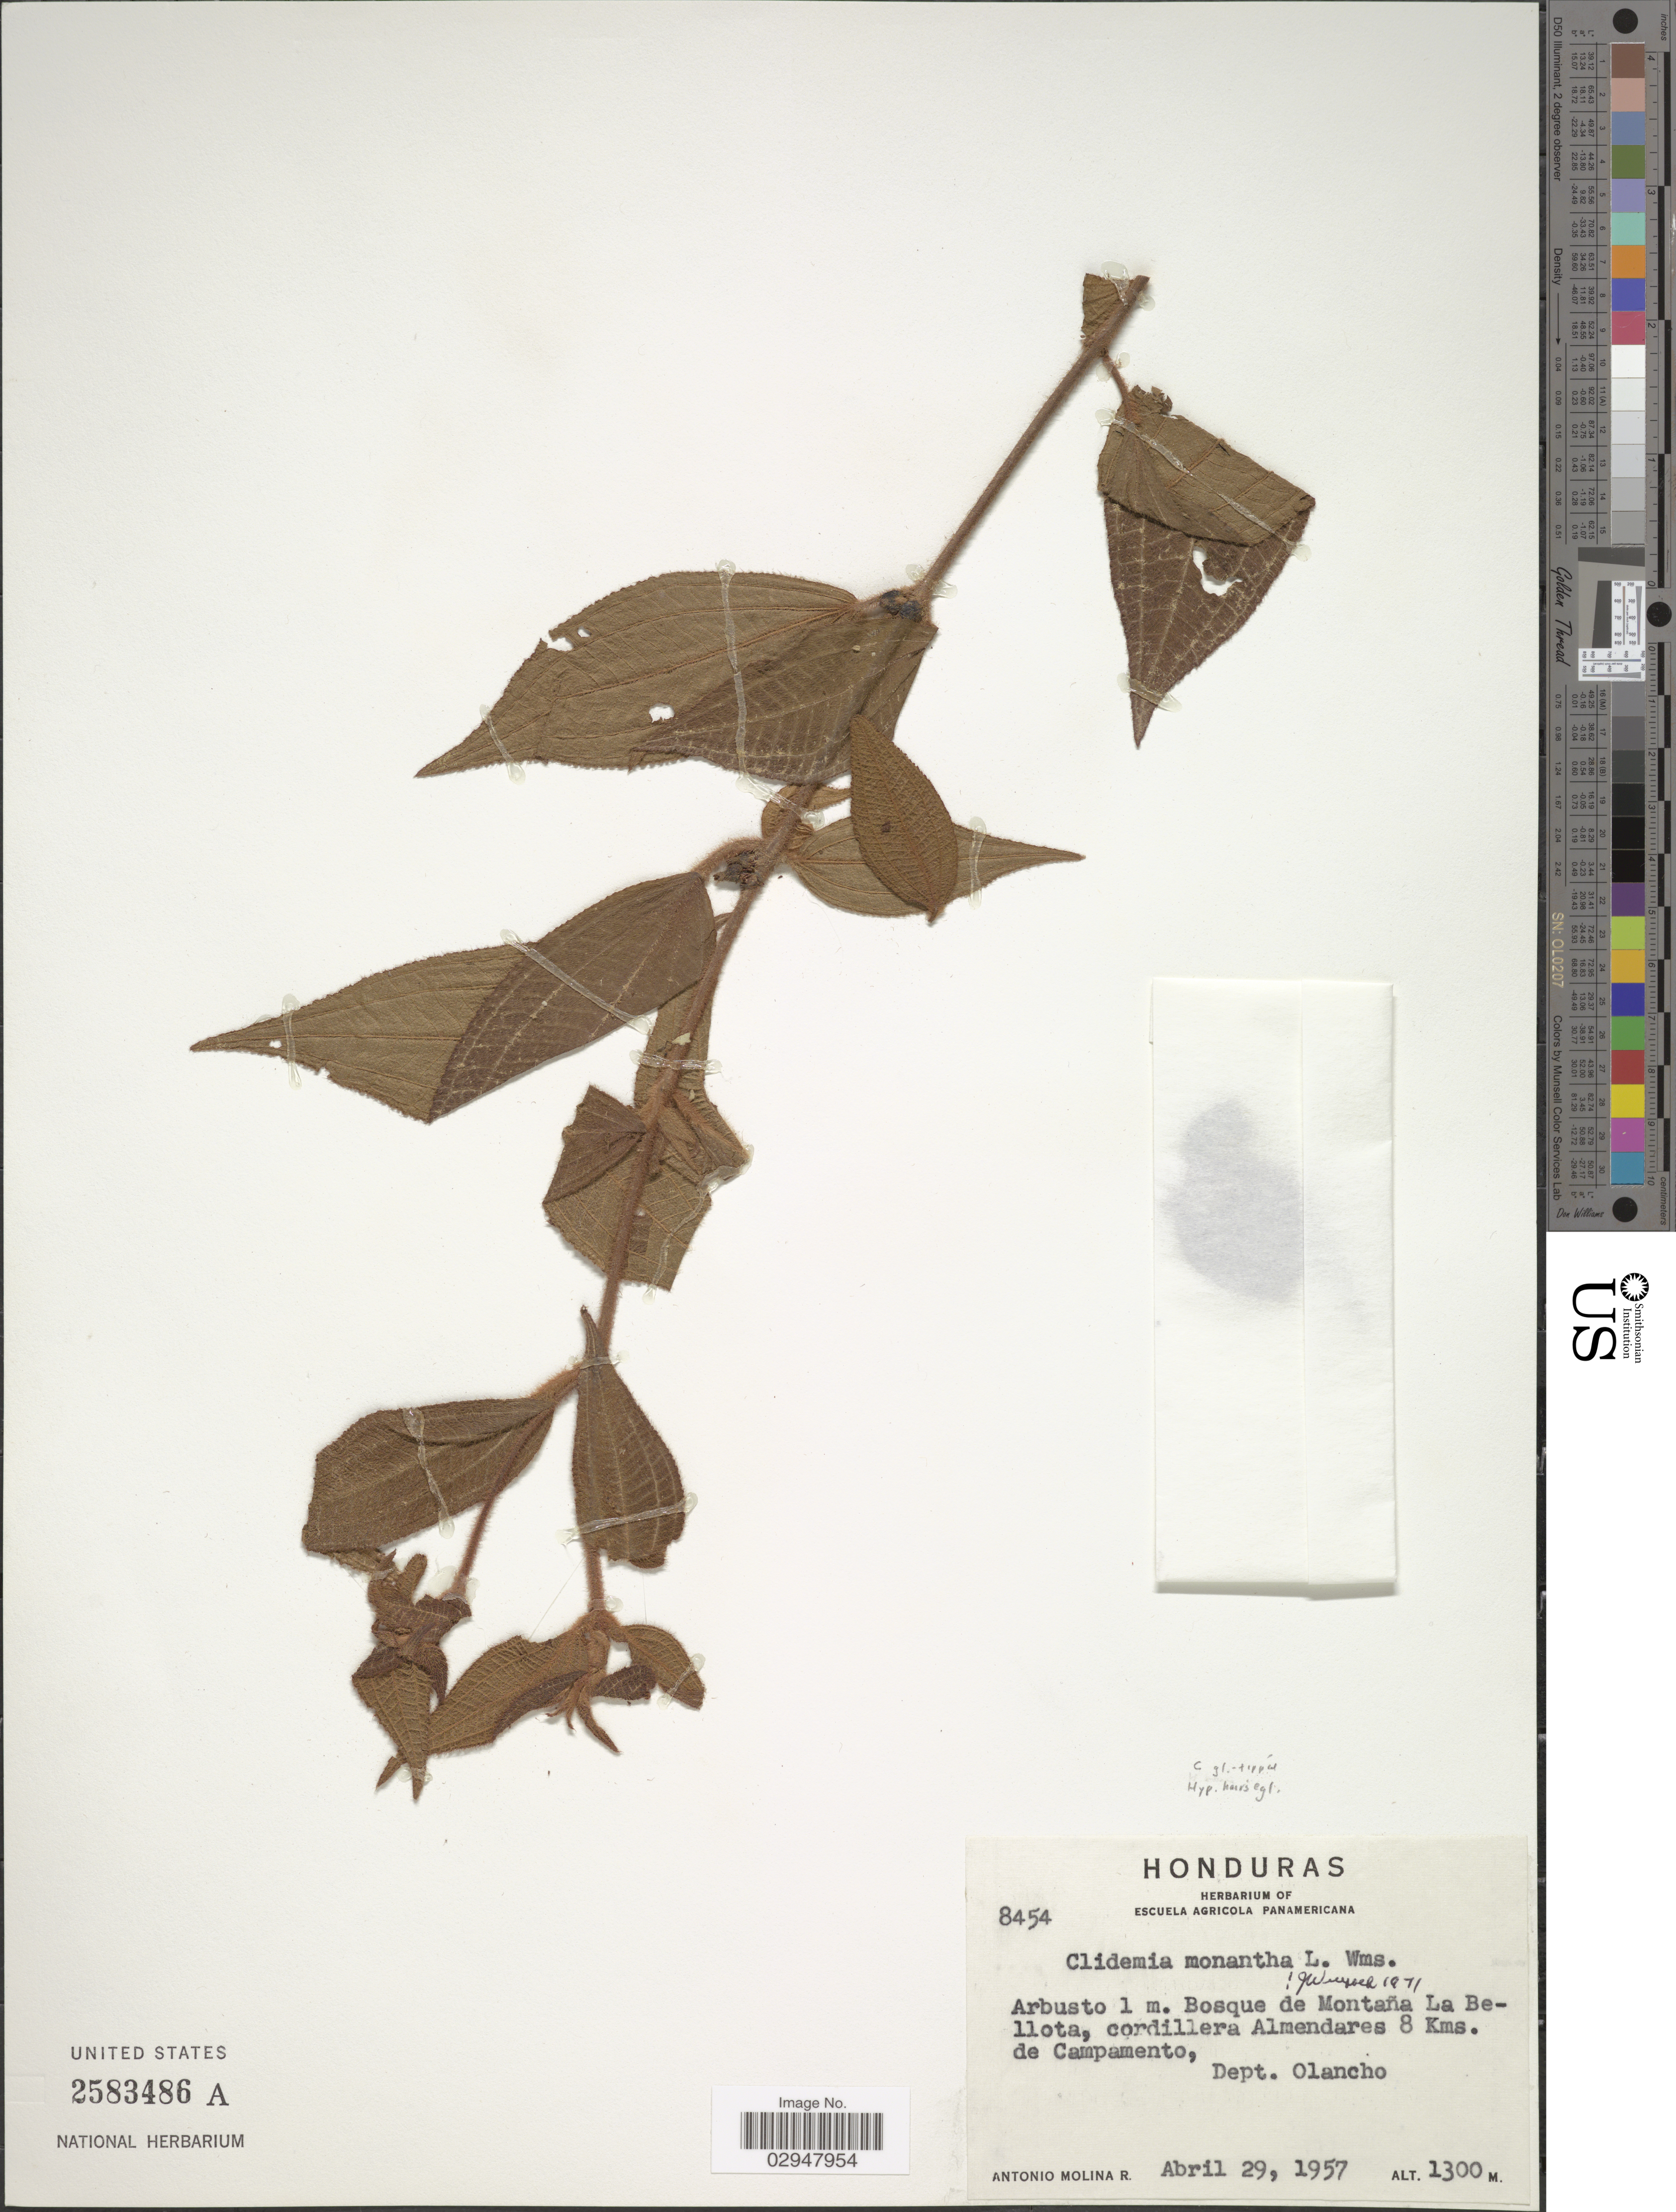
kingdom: Plantae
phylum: Tracheophyta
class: Magnoliopsida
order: Myrtales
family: Melastomataceae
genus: Clidemia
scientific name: Clidemia monantha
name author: L.O. Williams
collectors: A. Molina R.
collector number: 8454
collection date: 1957-04-29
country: Honduras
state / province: Olancho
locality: Bosque de Montaña La Bellota, cordillera Almendares 8 Kms. de Campamento, Dept. Olancho.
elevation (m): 1300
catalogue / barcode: US 2583486A